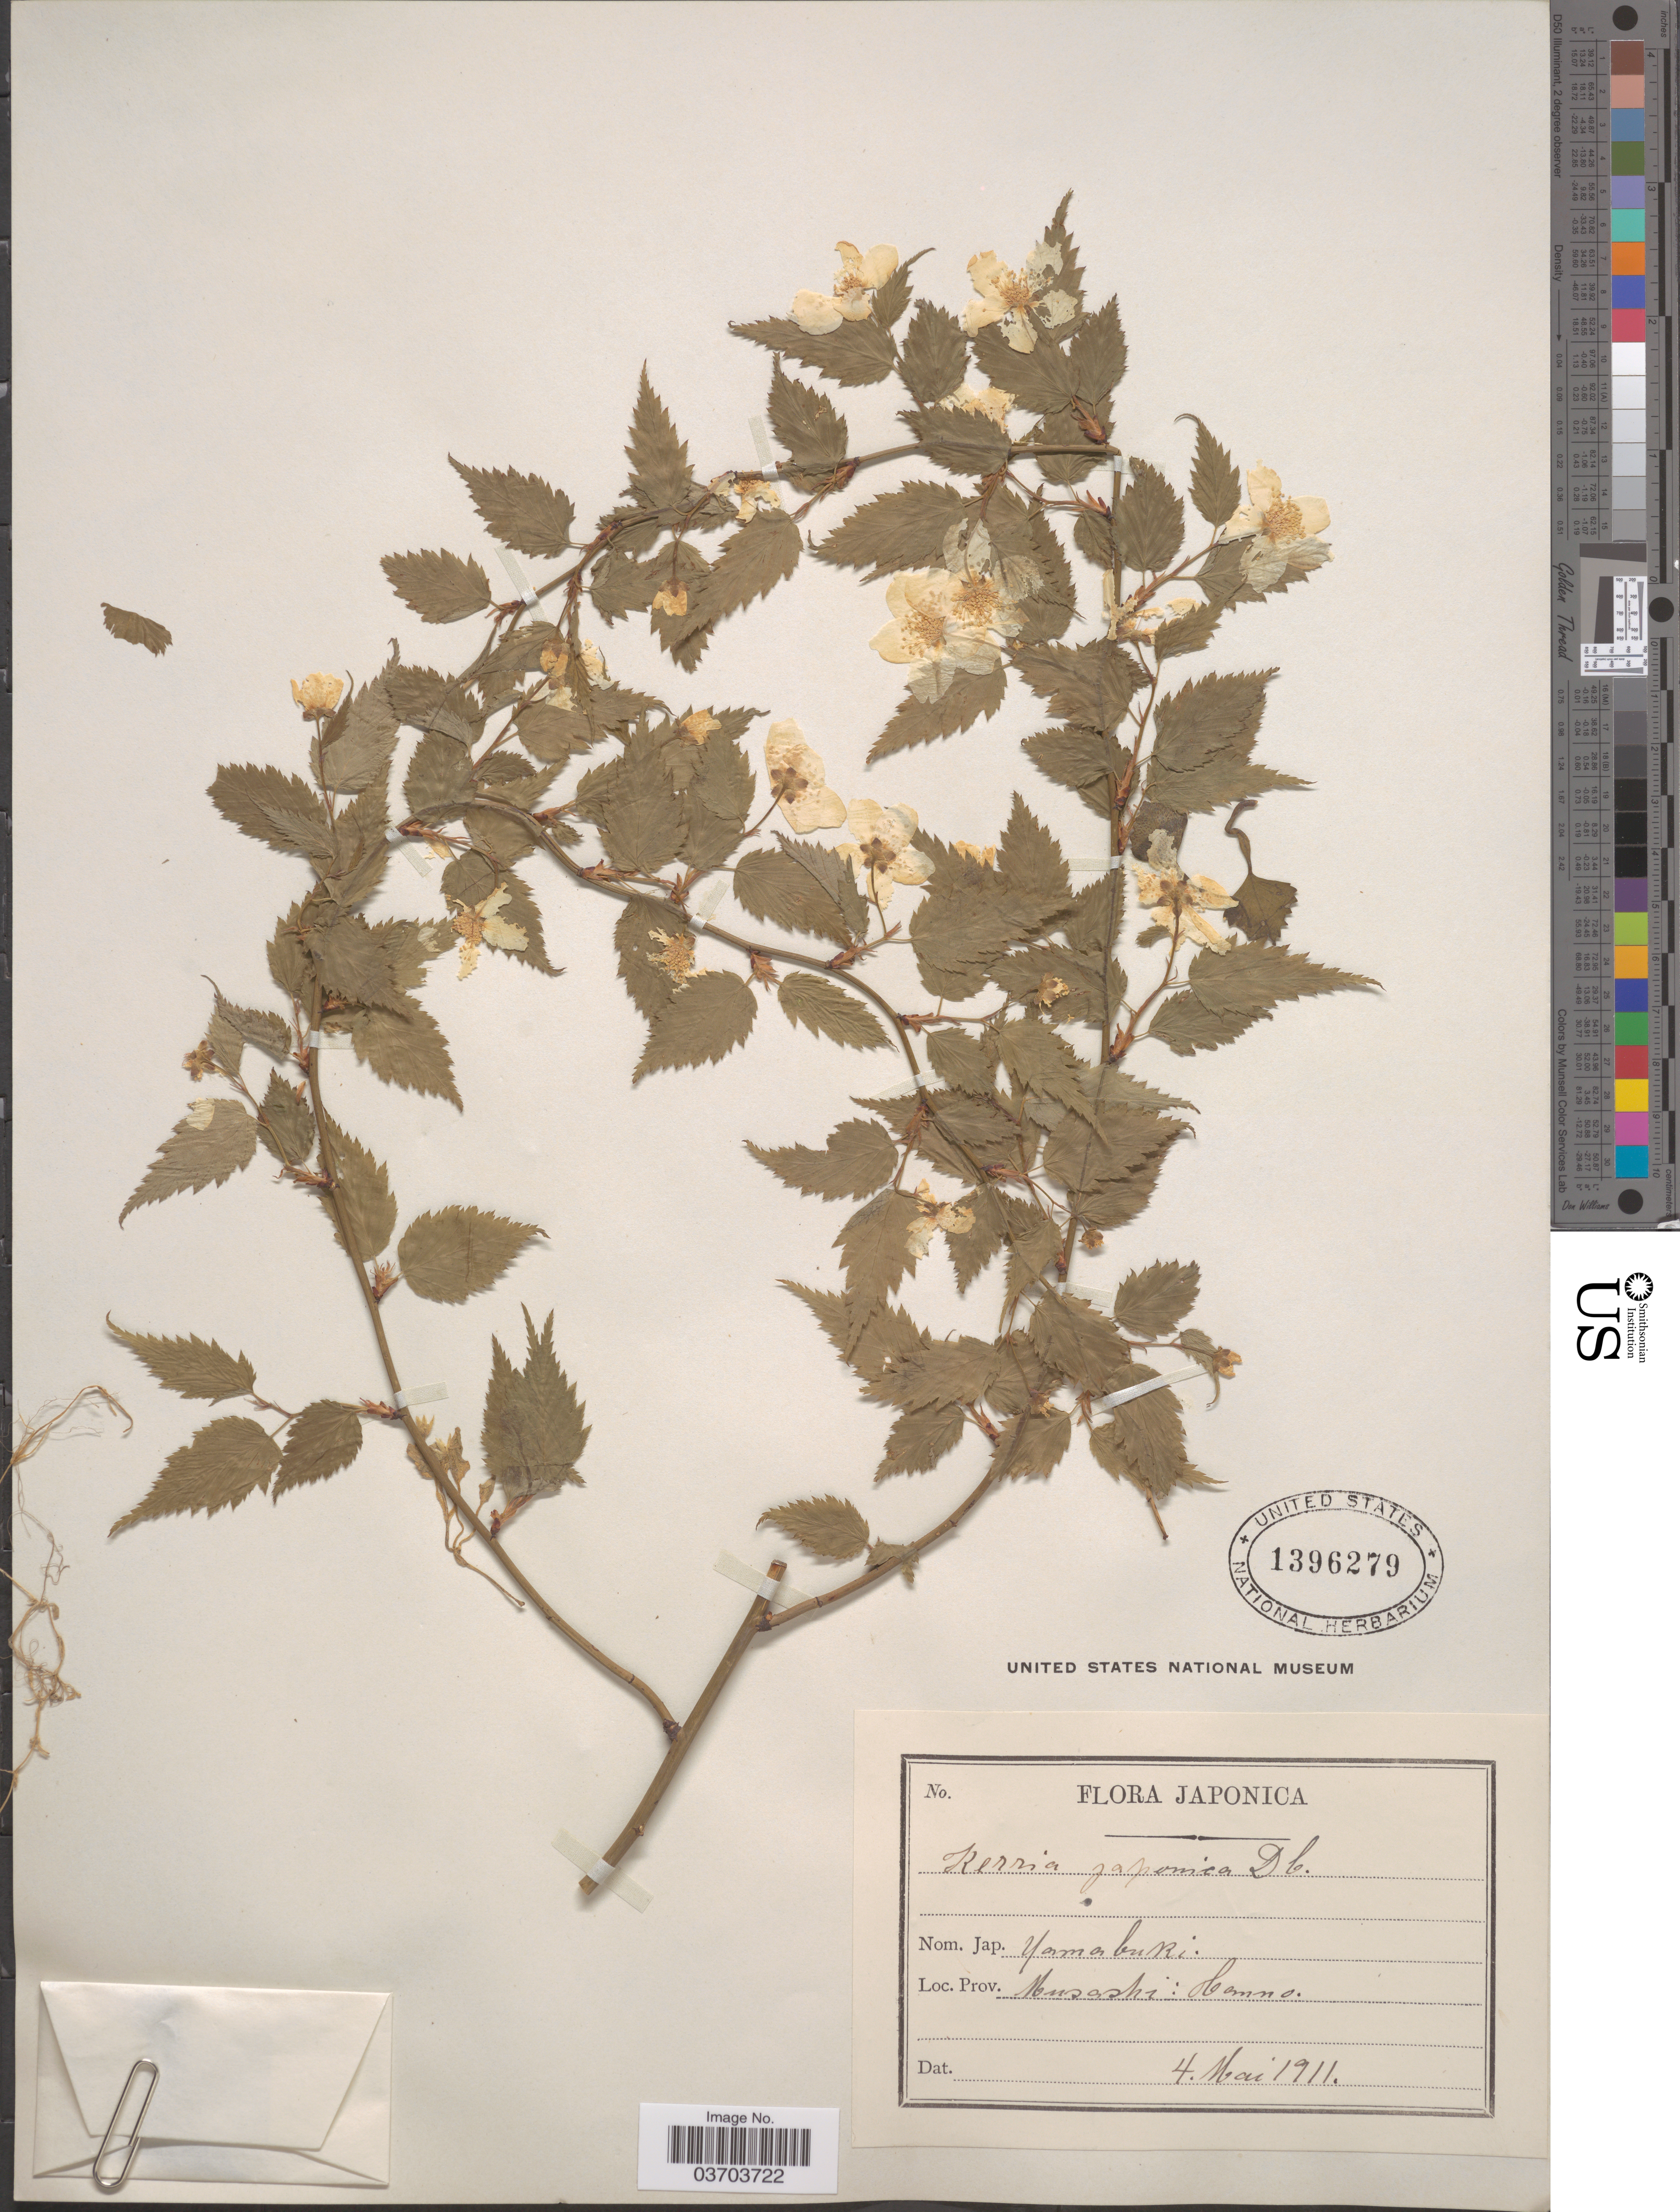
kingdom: Plantae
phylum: Tracheophyta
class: Magnoliopsida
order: Rosales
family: Rosaceae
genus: Kerria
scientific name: Kerria japonica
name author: (L.) DC.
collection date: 1911-05-04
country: Japan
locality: Prov. Musashi: Hanno.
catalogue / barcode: US 1396279